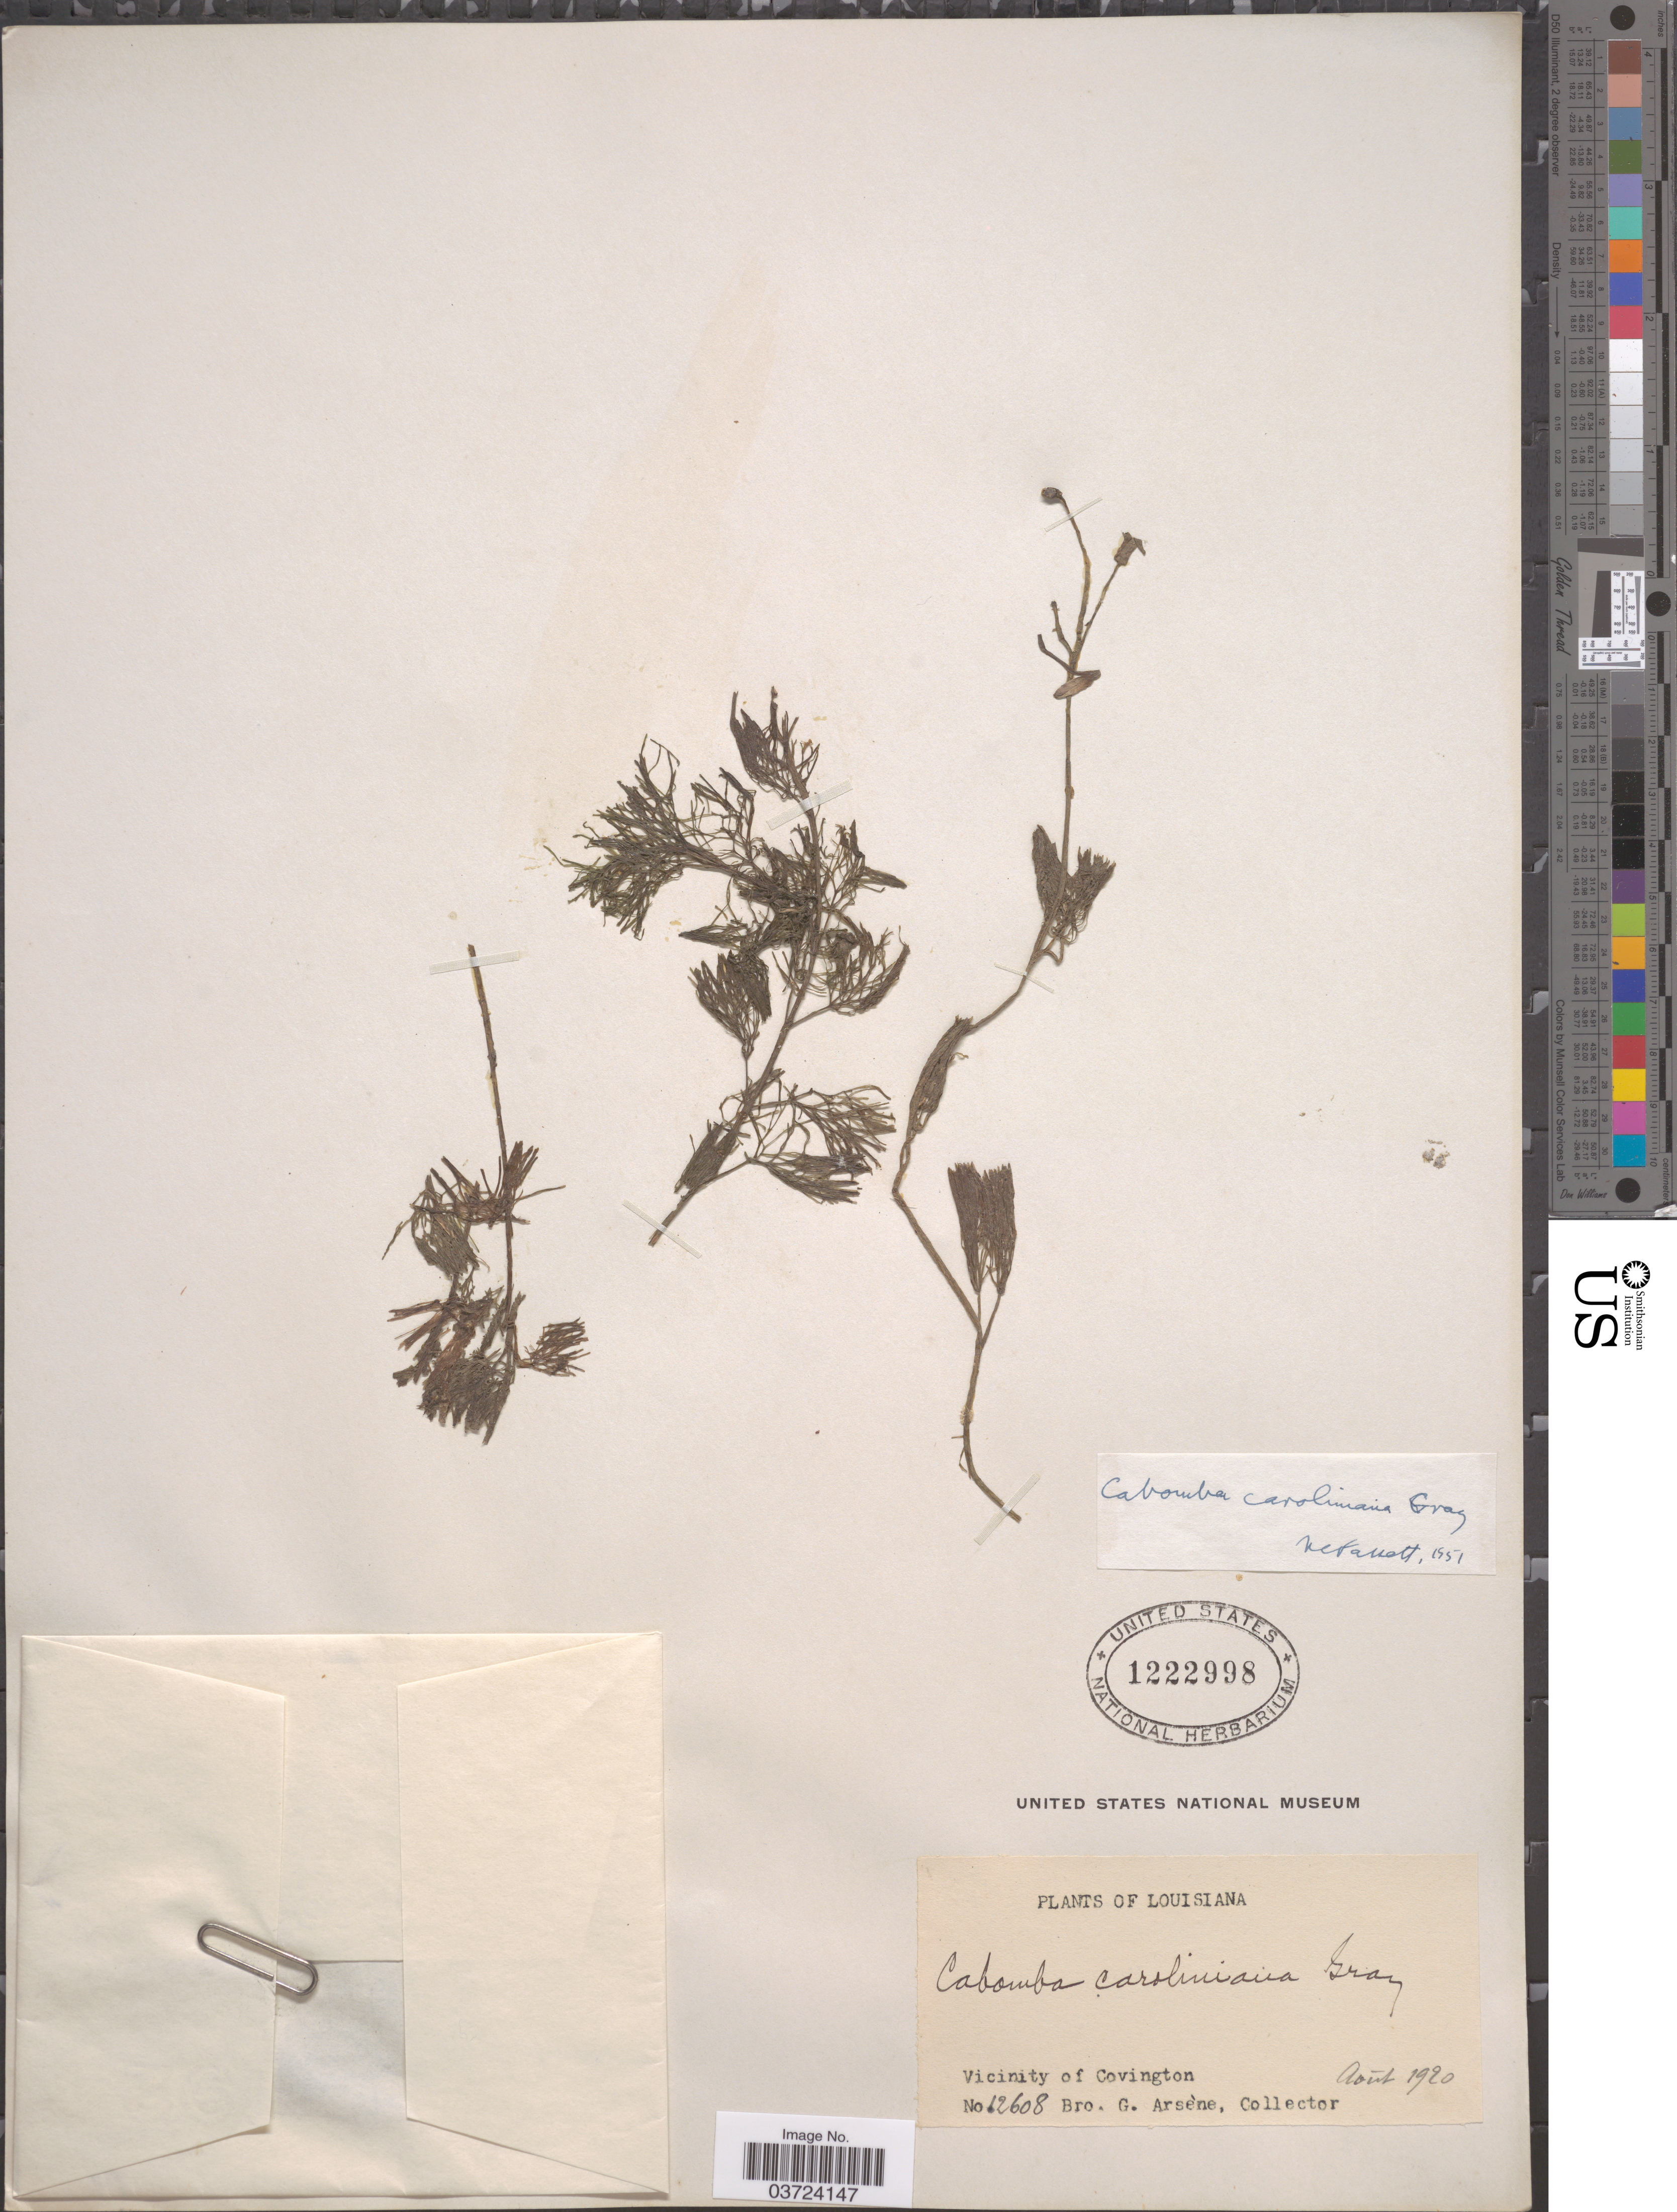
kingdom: Plantae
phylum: Tracheophyta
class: Magnoliopsida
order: Nymphaeales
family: Cabombaceae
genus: Cabomba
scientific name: Cabomba caroliniana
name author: A. Gray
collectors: Bro. G. Arsène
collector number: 12608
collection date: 1920-08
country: United States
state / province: Louisiana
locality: Vicinity of Covington.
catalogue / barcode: US 1222998